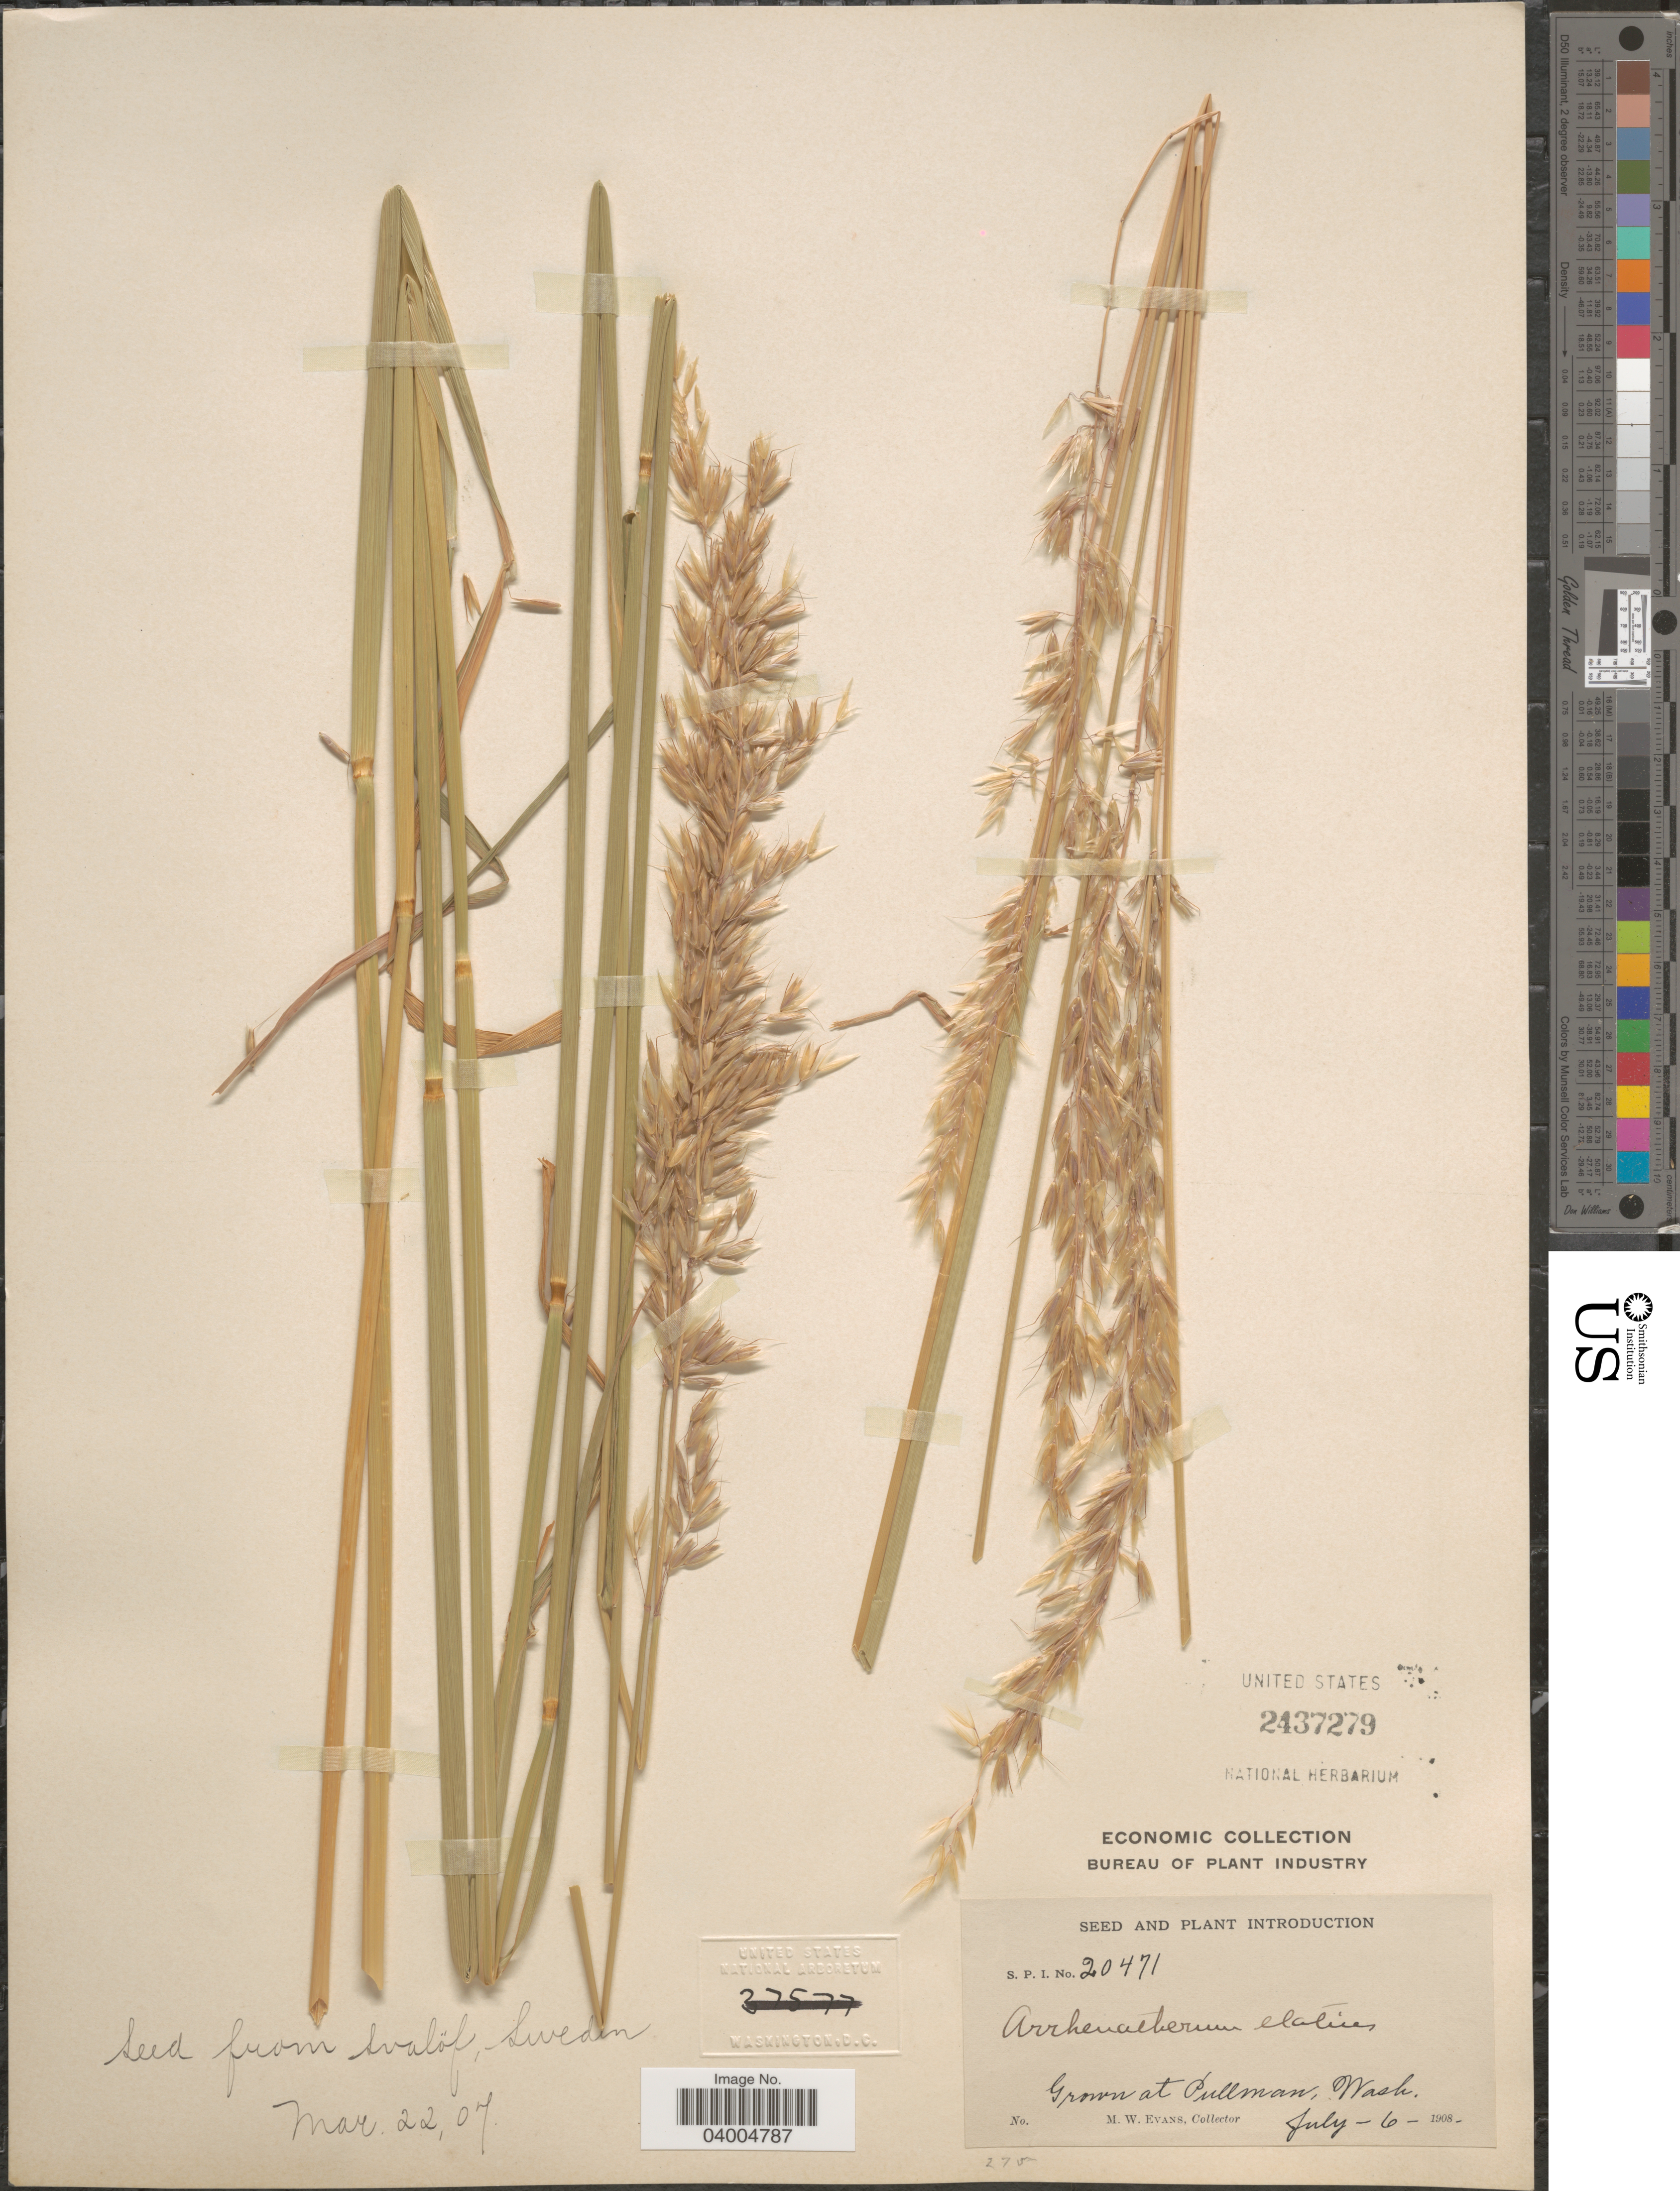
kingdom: Plantae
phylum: Tracheophyta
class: Liliopsida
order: Poales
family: Poaceae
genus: Arrhenatherum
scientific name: Arrhenatherum elatius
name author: (L.) J. Presl & C. Presl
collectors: M. Evans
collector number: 20471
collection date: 1908-07-06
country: United States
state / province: Washington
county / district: Whitman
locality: At Pullman.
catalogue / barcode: US 2437279